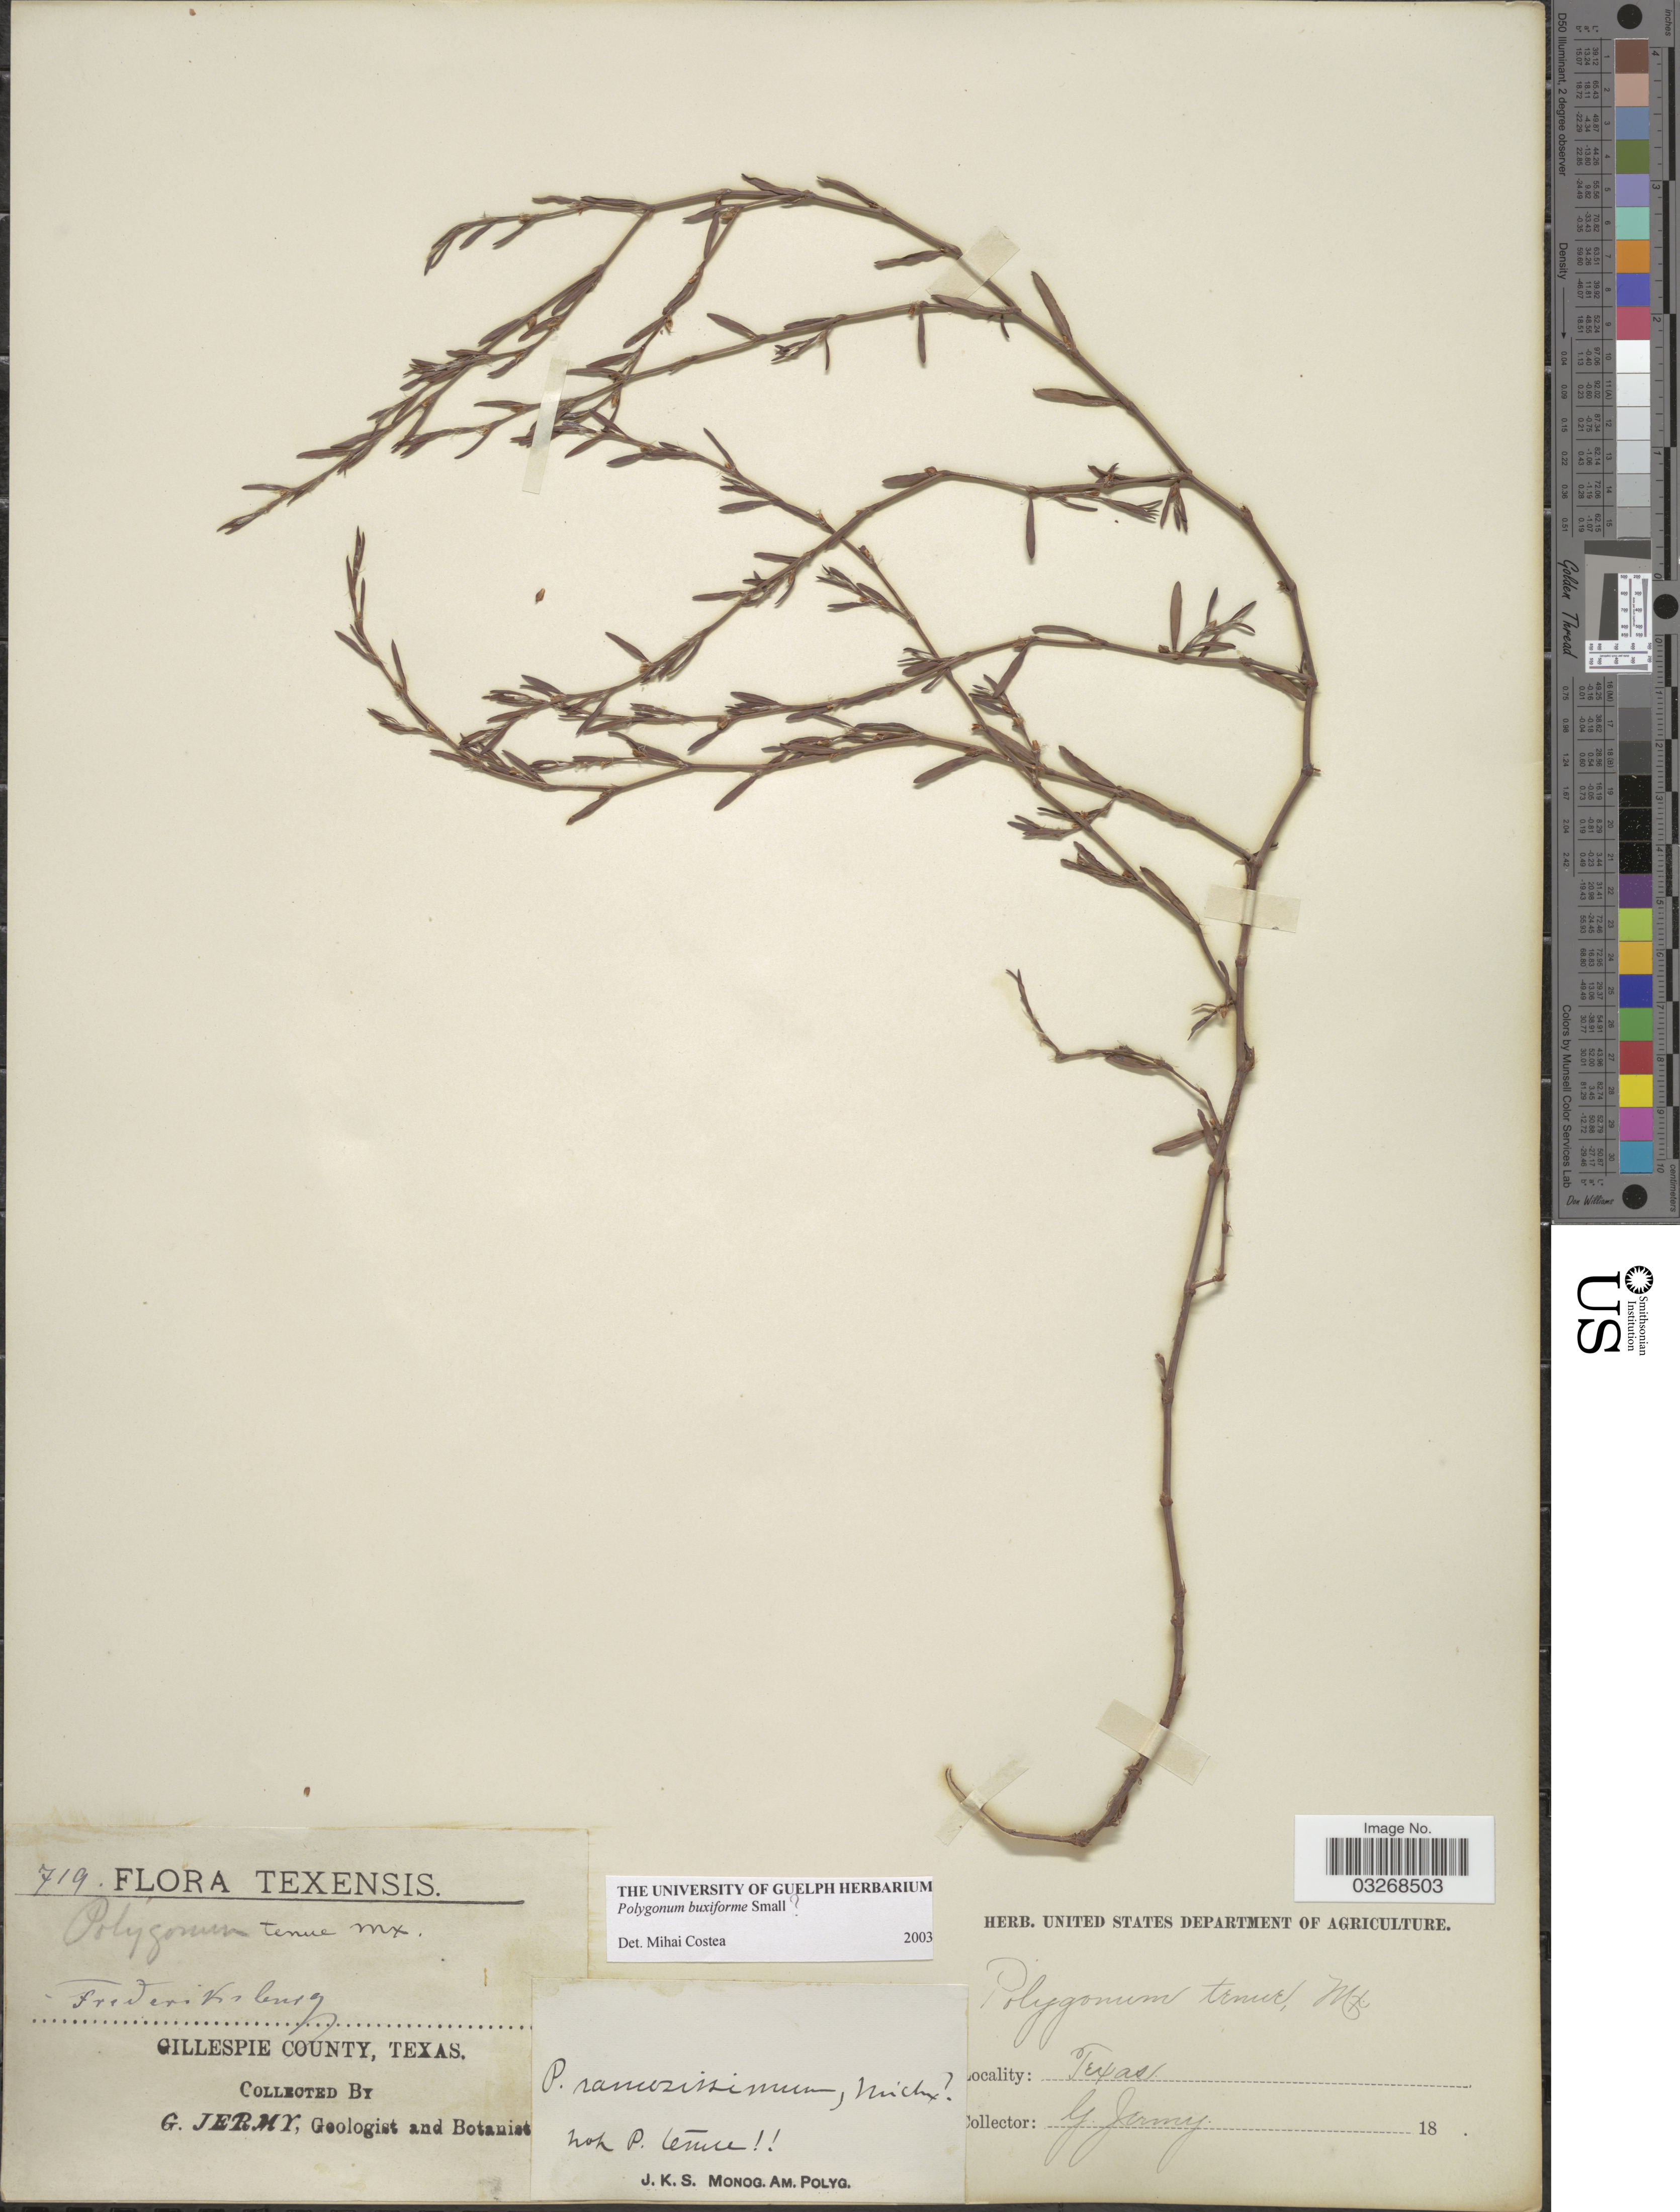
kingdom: Plantae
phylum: Tracheophyta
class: Magnoliopsida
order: Caryophyllales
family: Polygonaceae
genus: Polygonum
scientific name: Polygonum buxiforme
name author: Small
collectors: G. Jermy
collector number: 719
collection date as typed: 18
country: United States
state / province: Texas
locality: Frederiksburg. Gillespie County.